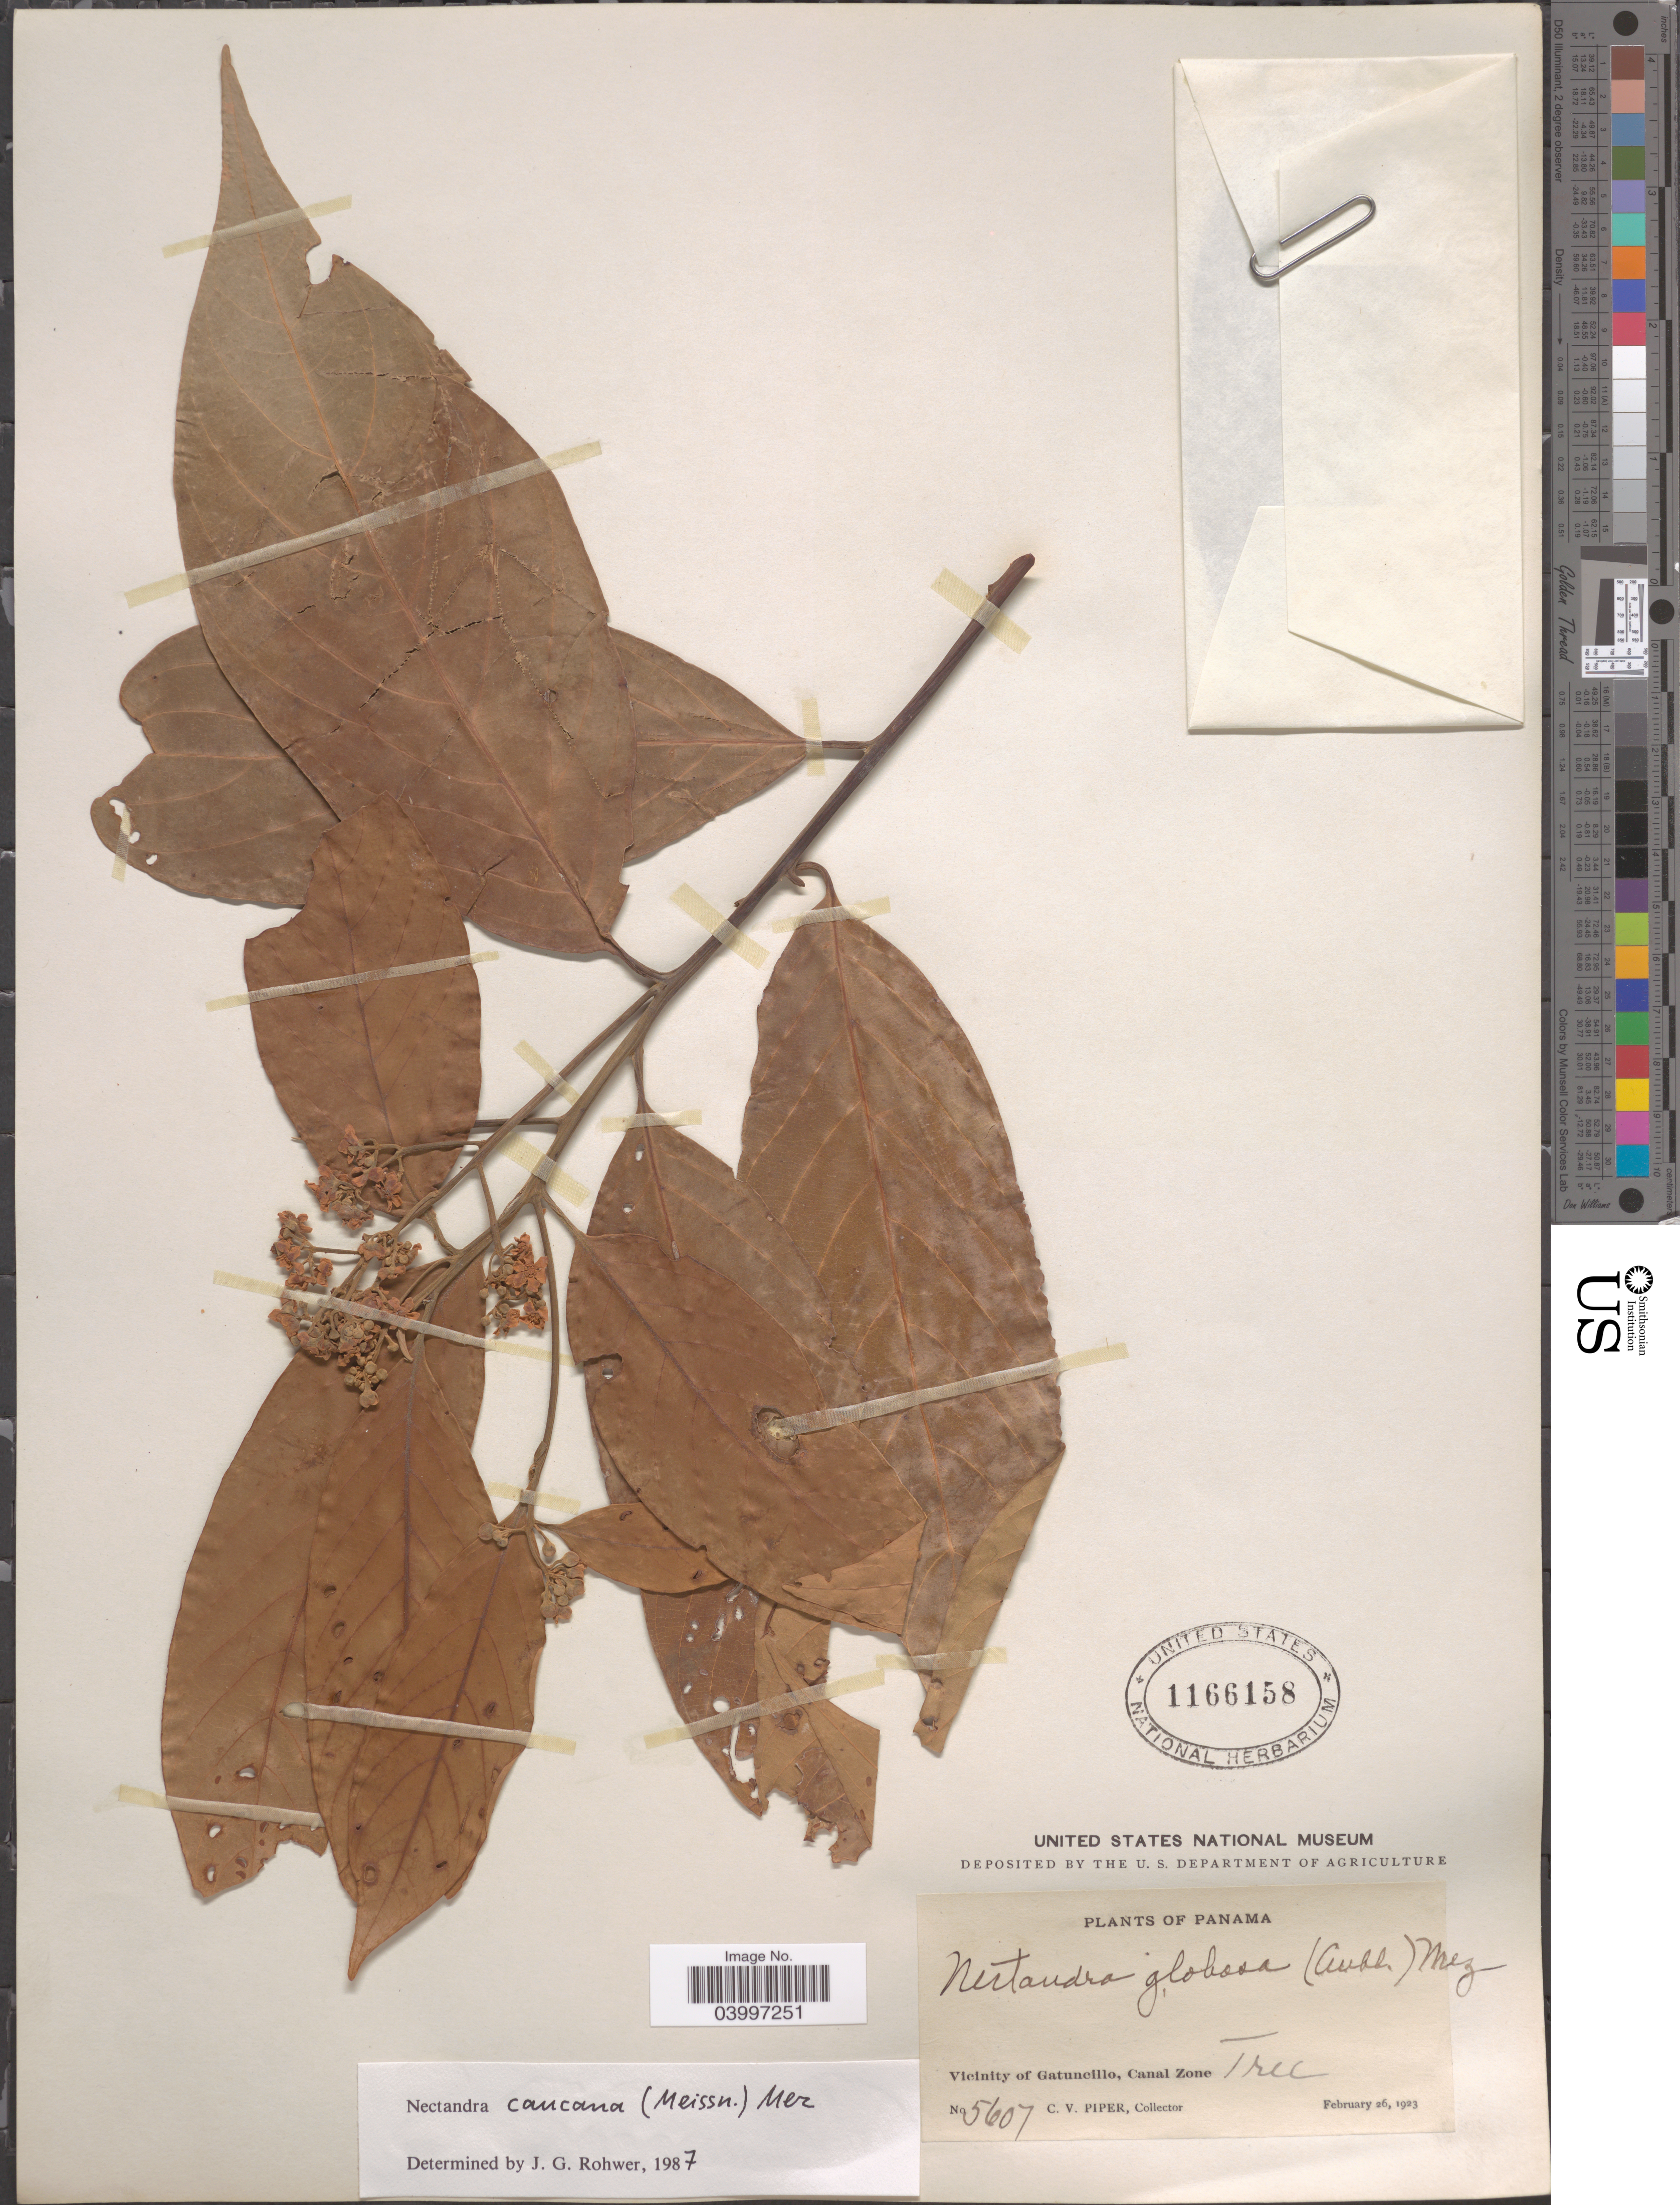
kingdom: Plantae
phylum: Tracheophyta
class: Magnoliopsida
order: Laurales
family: Lauraceae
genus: Nectandra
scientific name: Nectandra caucana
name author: (Meisn.) Mez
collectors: C. V. Piper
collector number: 5607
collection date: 1923-02-26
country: Panama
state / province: Colón / Panamá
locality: Vicinity of Gatuncillo, Canal Zone.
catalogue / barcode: US 1166158